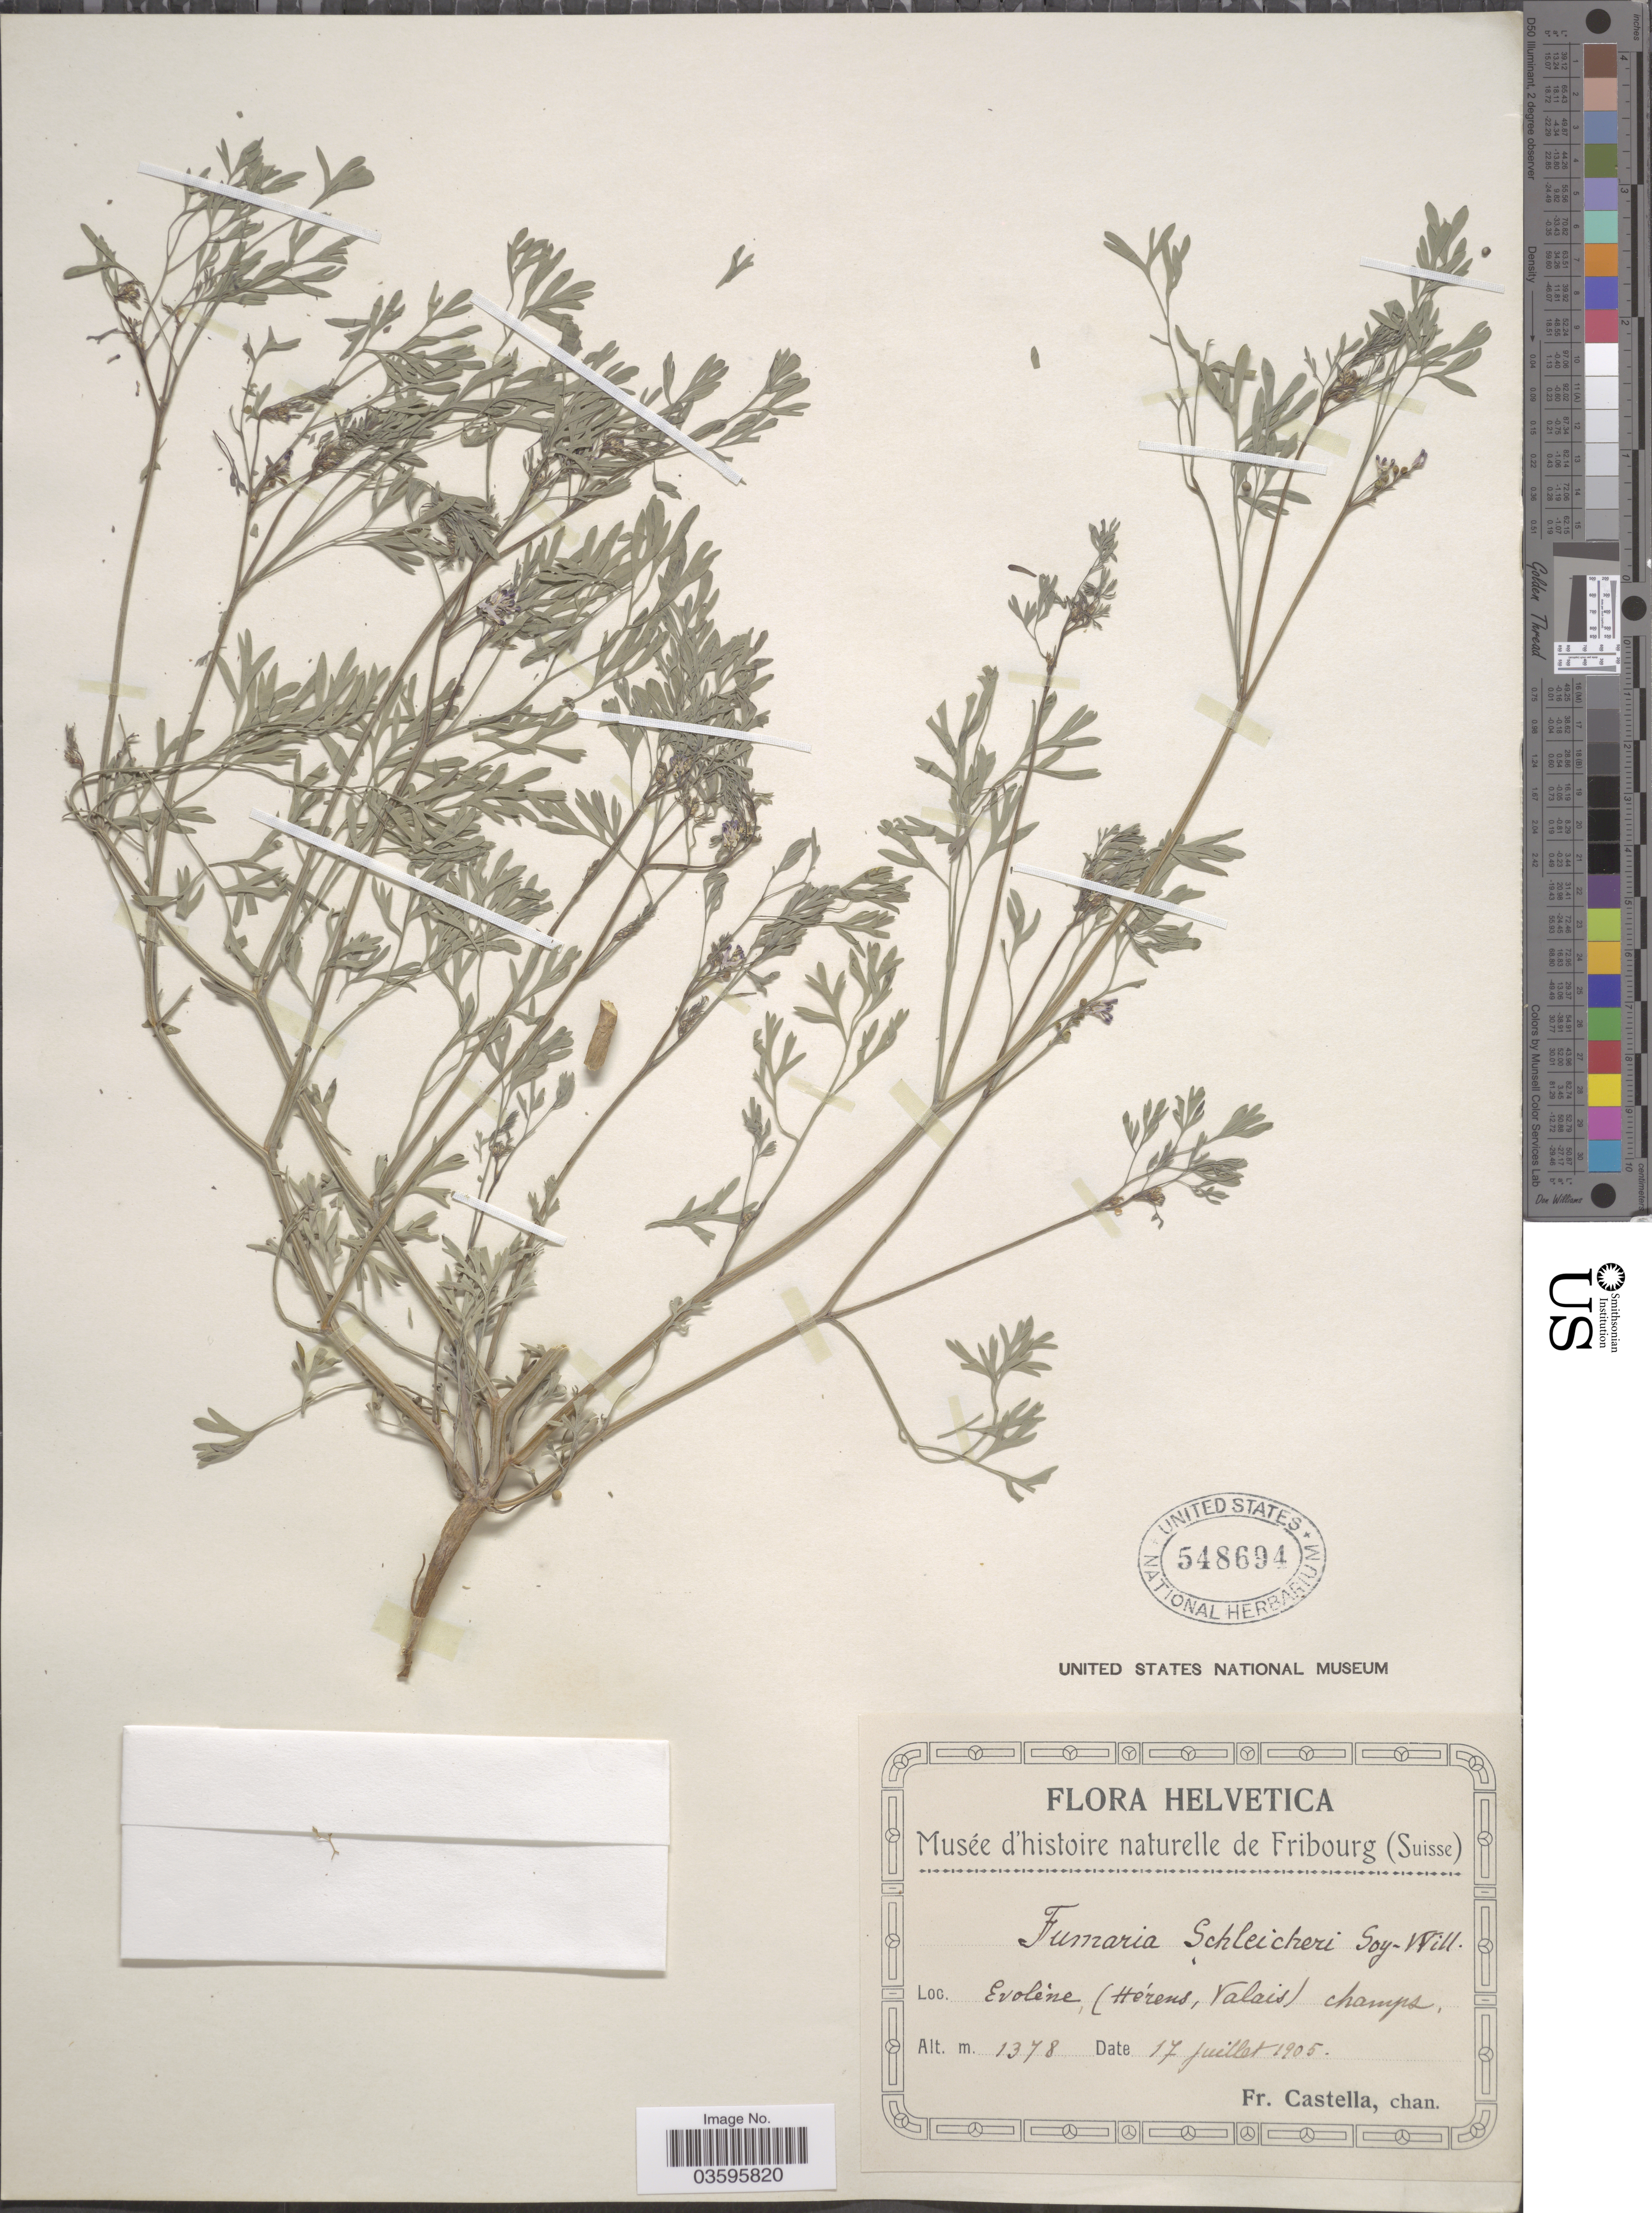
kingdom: Plantae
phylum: Tracheophyta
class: Magnoliopsida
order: Ranunculales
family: Papaveraceae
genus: Fumaria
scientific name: Fumaria schleicheri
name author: Soy.-Willem.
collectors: Fr. Castella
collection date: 1905-07-17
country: Switzerland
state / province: Valais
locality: Helvetica. Evoléne (Hérens) champs.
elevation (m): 1378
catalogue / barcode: US 548694